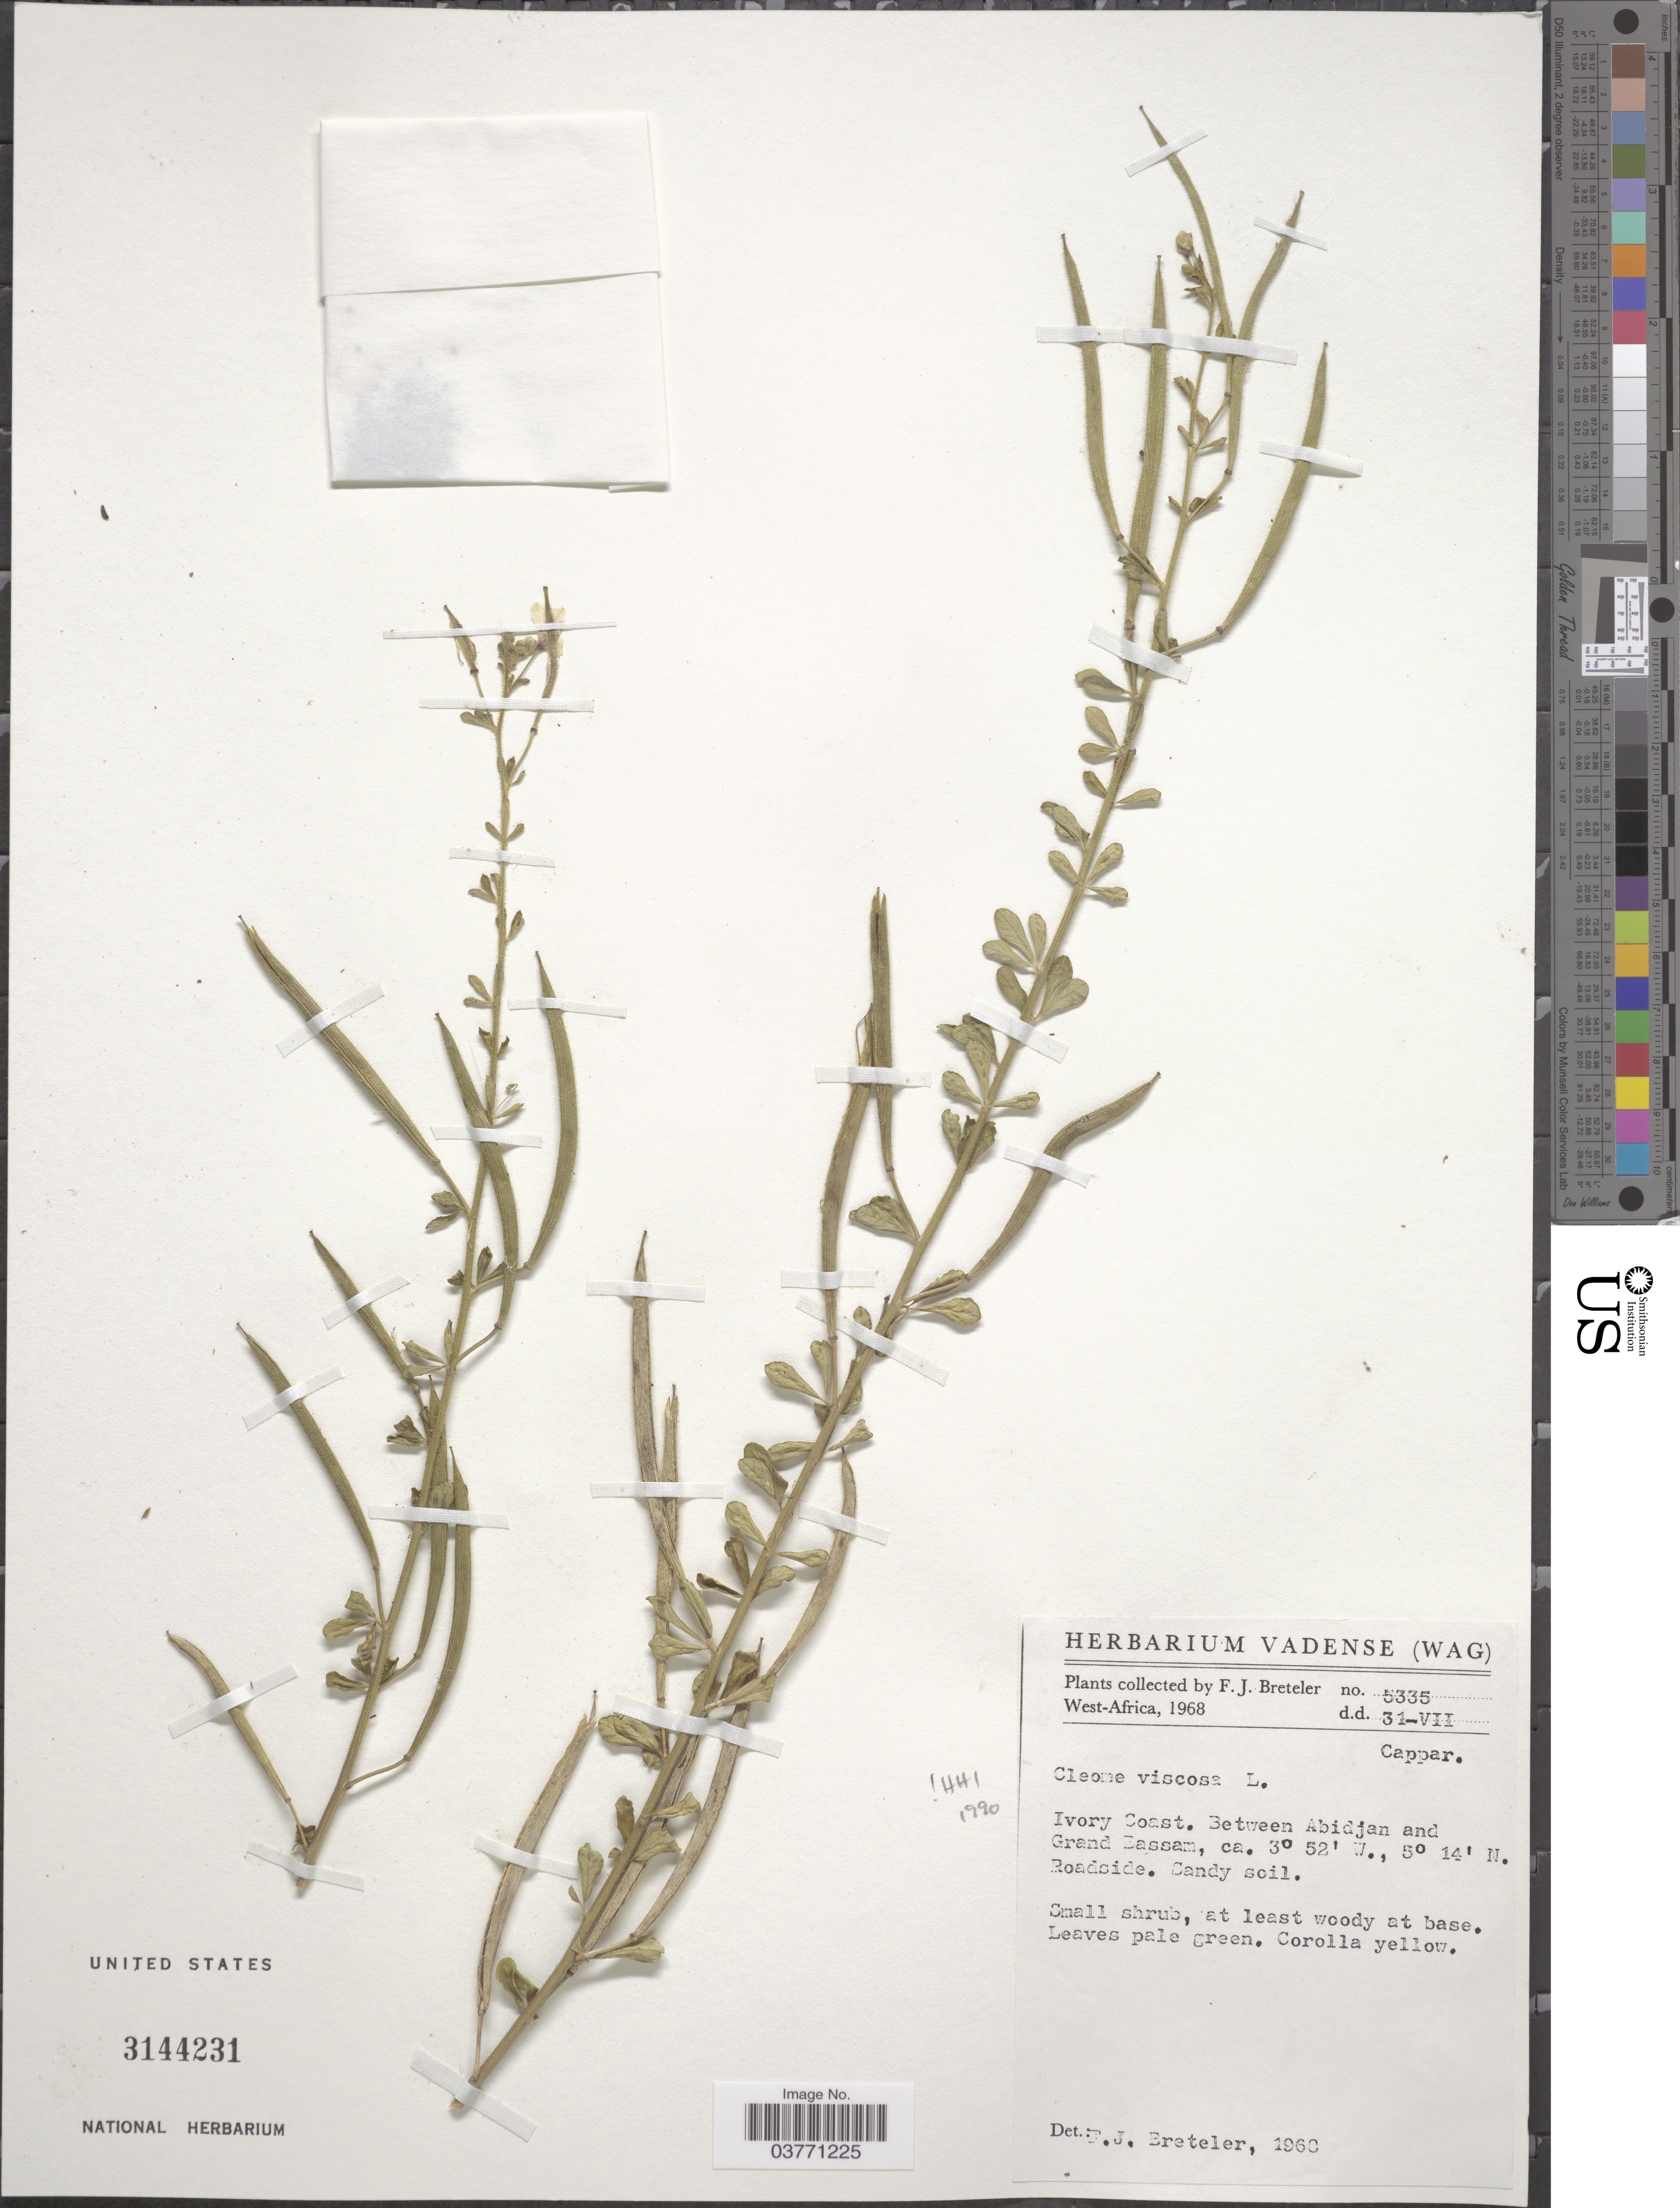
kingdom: Plantae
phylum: Tracheophyta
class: Magnoliopsida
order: Brassicales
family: Cleomaceae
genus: Arivela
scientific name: Arivela viscosa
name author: (L.) Raf.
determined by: Strong, M. T., (US), Smithsonian Institution - National Museum of Natural History (UNITED STATES)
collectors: F. J. Breteler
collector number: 5335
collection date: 1968-07-31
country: Ivory Coast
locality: Between Abidjan and Grand Bassam.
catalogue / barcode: US 3144231